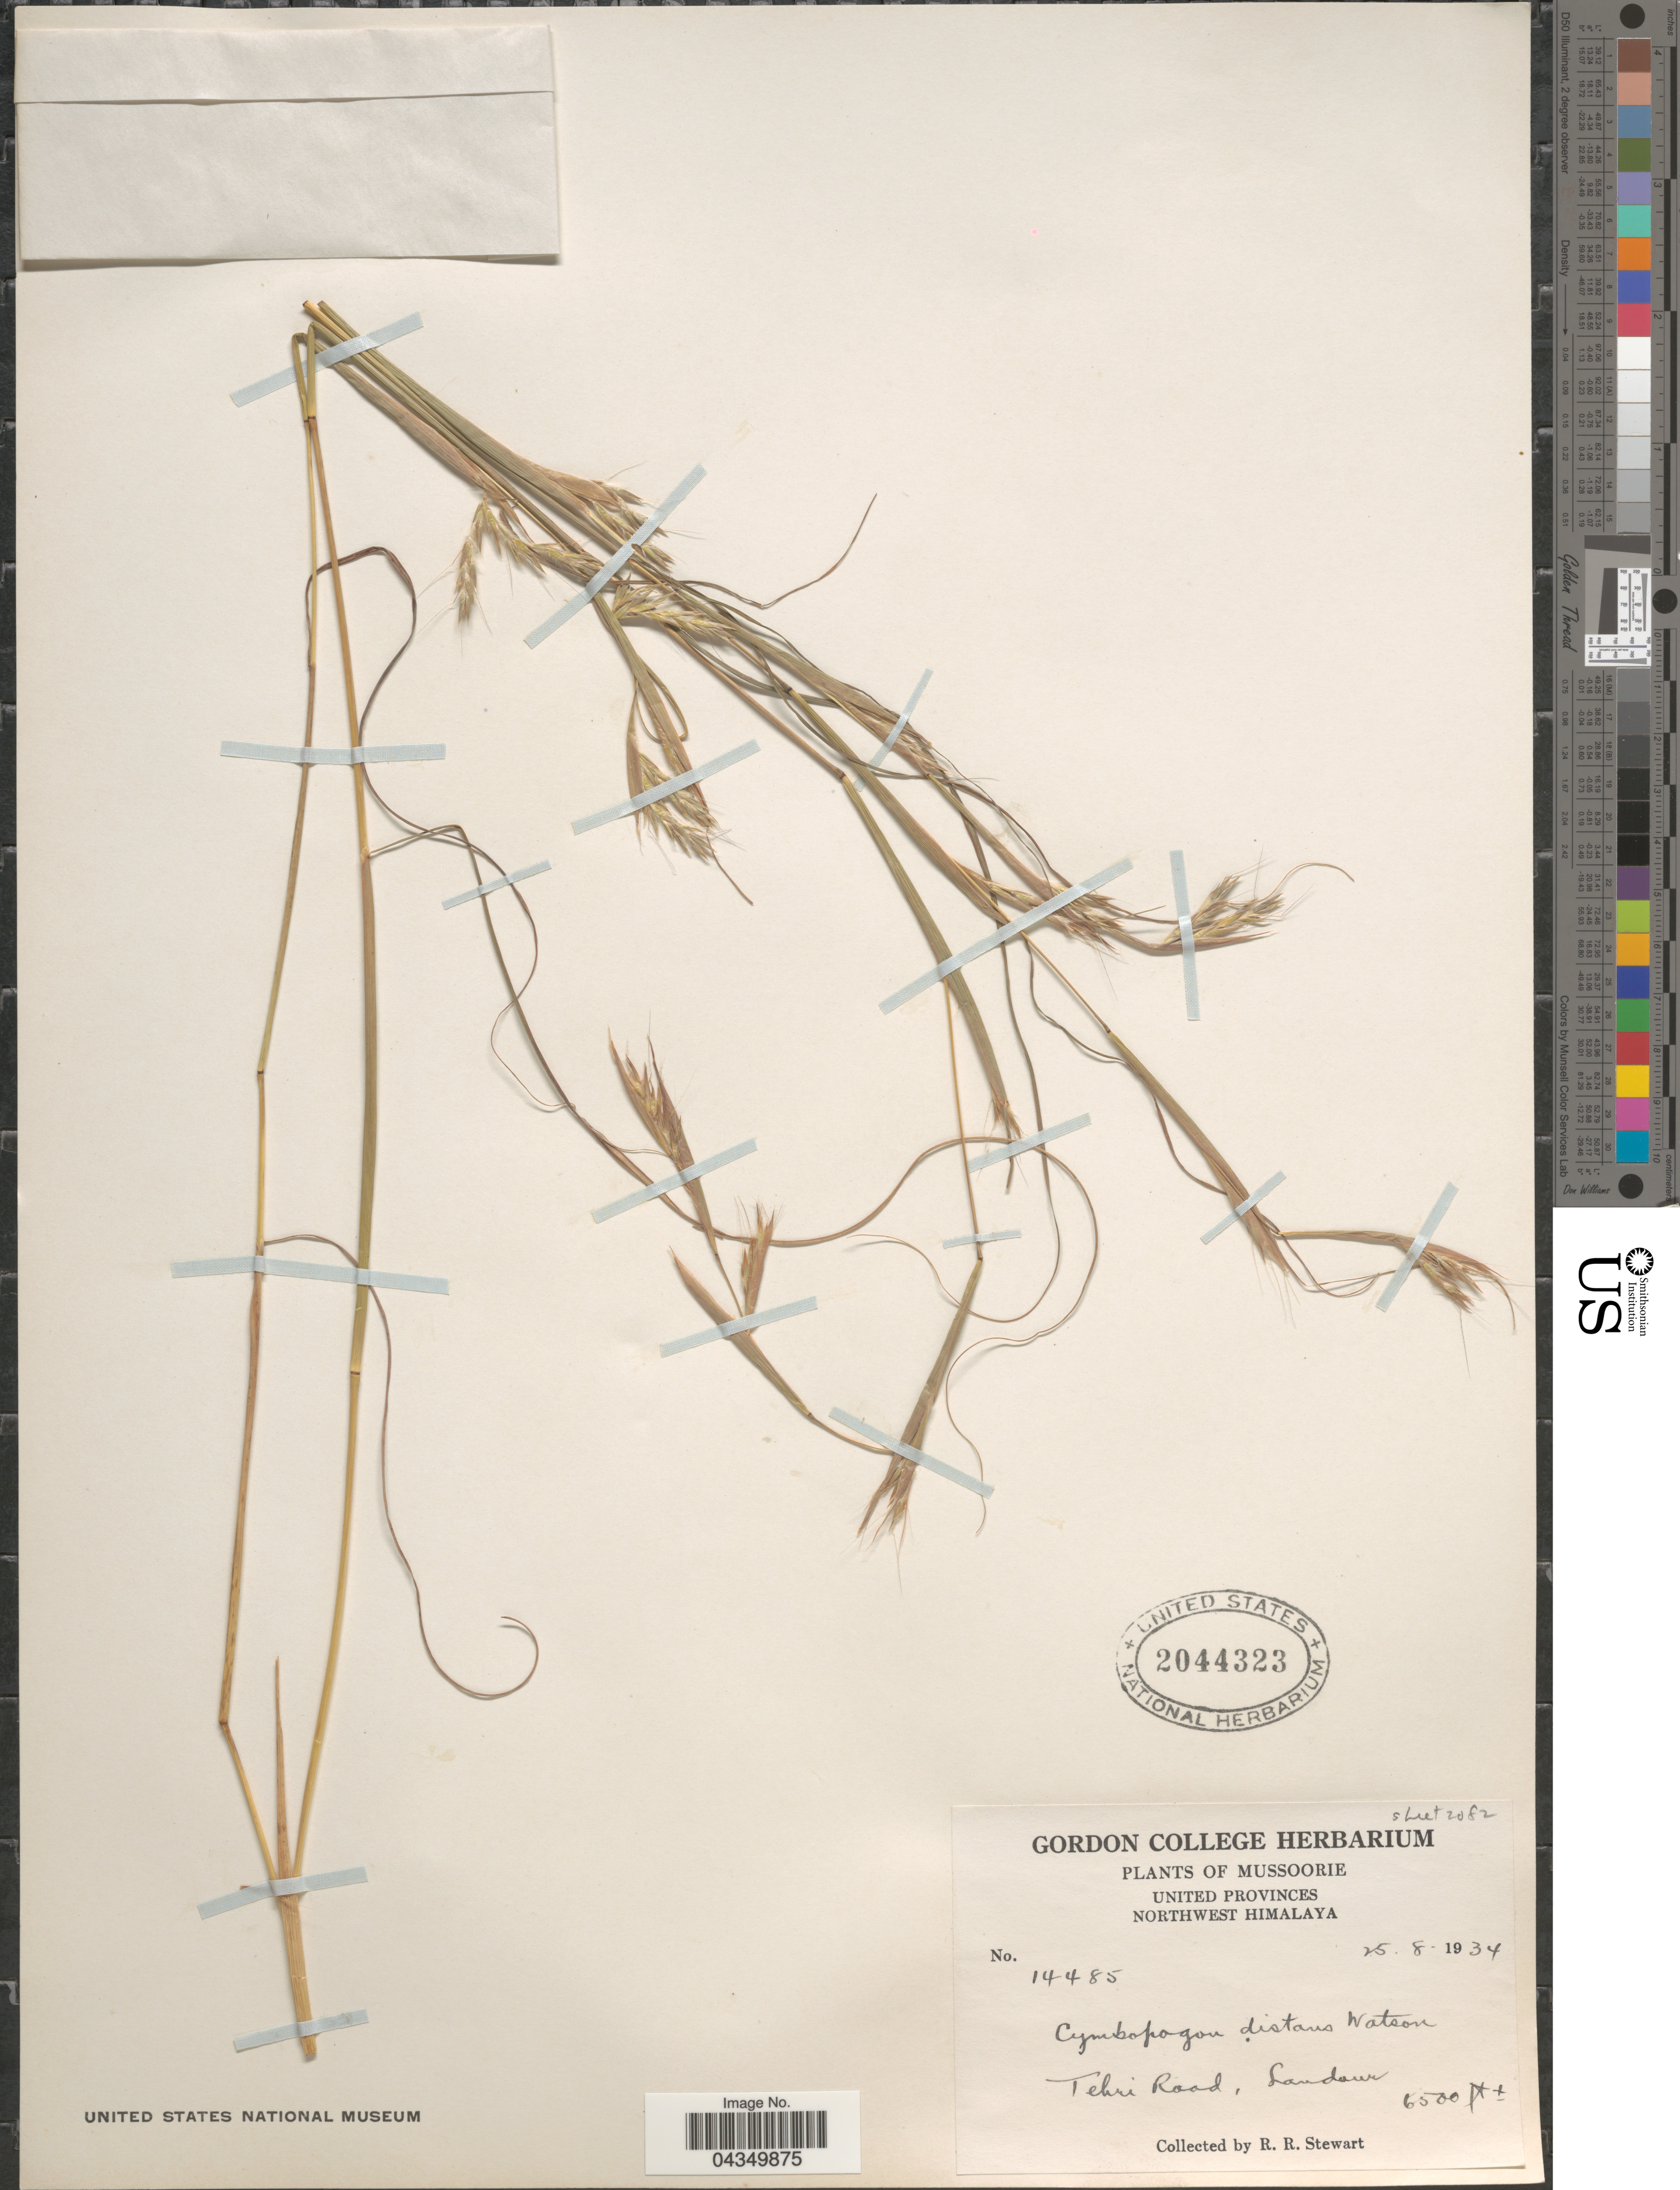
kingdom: Plantae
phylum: Tracheophyta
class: Liliopsida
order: Poales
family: Poaceae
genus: Cymbopogon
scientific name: Cymbopogon distans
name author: (Nees ex Steud.) Willd.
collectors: R. Stewart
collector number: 14485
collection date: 1934-08-25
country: India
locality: Mussoorie. United Provinces. Northwest Himalaya. Tehri Road, Landour.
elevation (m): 1981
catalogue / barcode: US 2044323